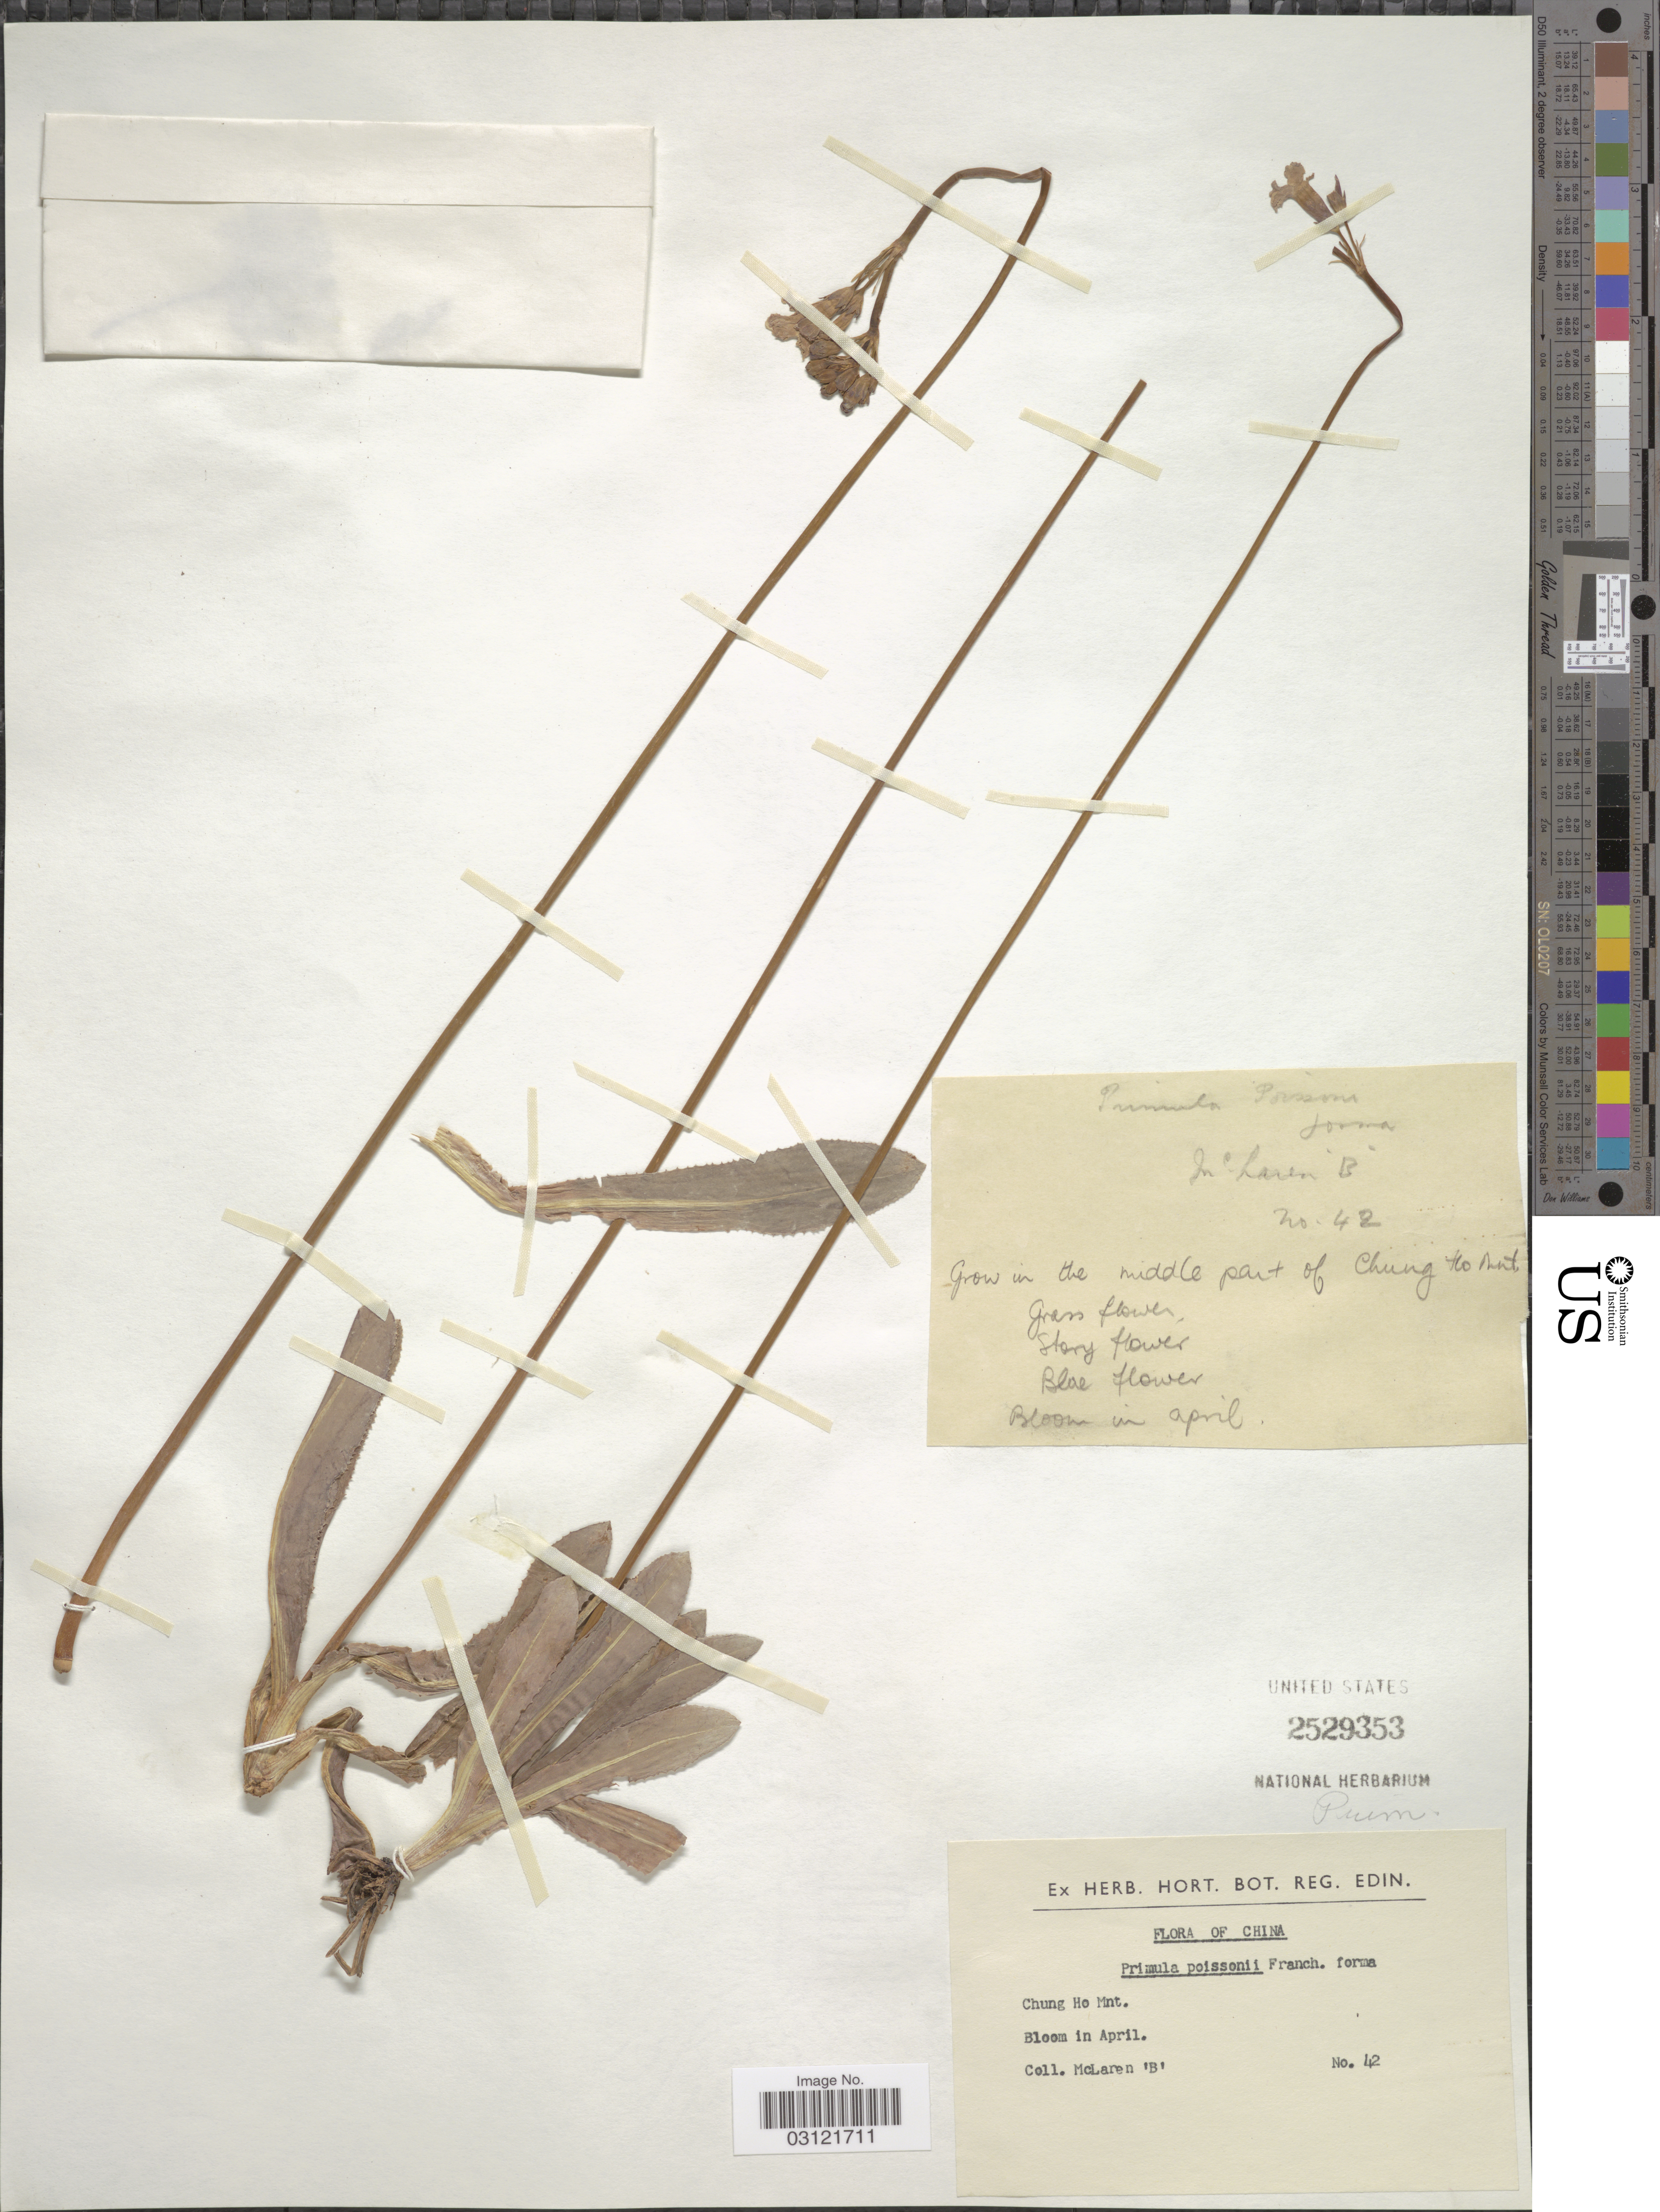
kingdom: Plantae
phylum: Tracheophyta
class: Magnoliopsida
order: Ericales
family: Primulaceae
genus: Primula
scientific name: Primula poissonii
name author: Franch.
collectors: McLaren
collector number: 42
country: China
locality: Chung Mo Mnt.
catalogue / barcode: US 2529353